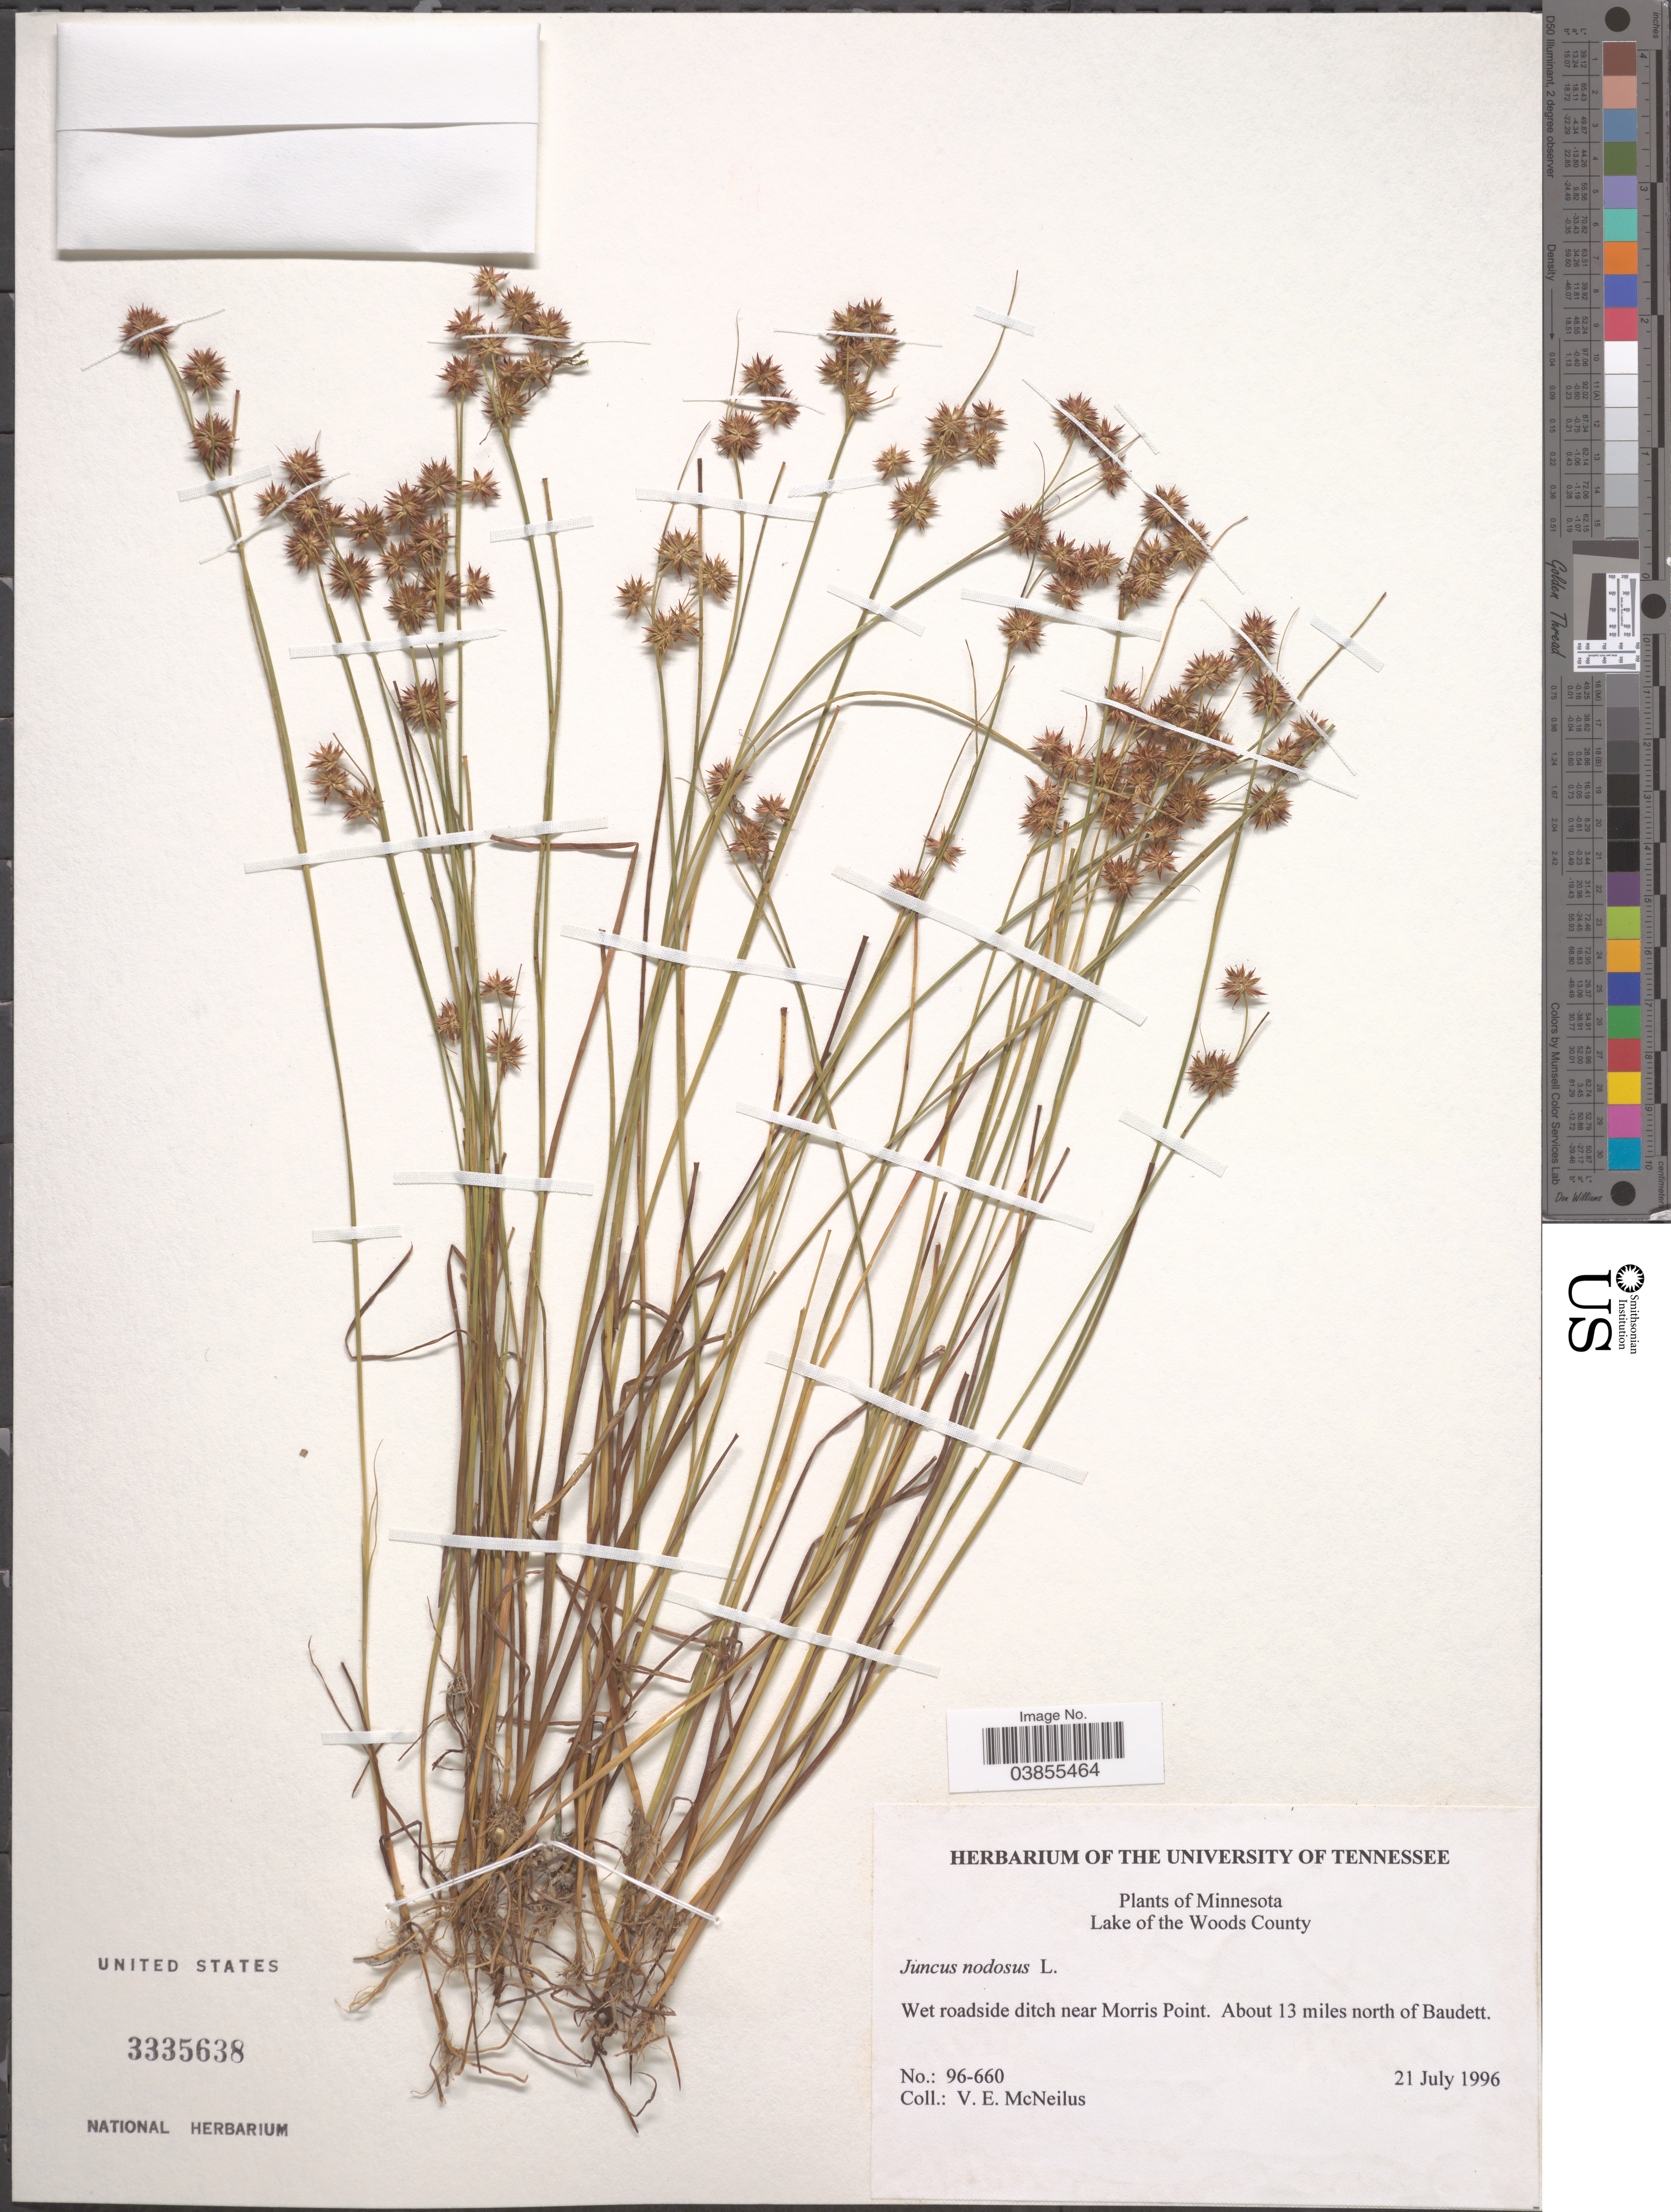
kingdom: Plantae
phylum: Tracheophyta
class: Liliopsida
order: Poales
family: Juncaceae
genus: Juncus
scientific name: Juncus nodosus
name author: L.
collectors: V. Mcneilus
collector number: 96-660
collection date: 1996-07-21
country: United States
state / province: Minnesota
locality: Lake of the Woods County. Wet roadside ditch near Morris Point. About 13 miles north of Baudett.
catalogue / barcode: US 3335638